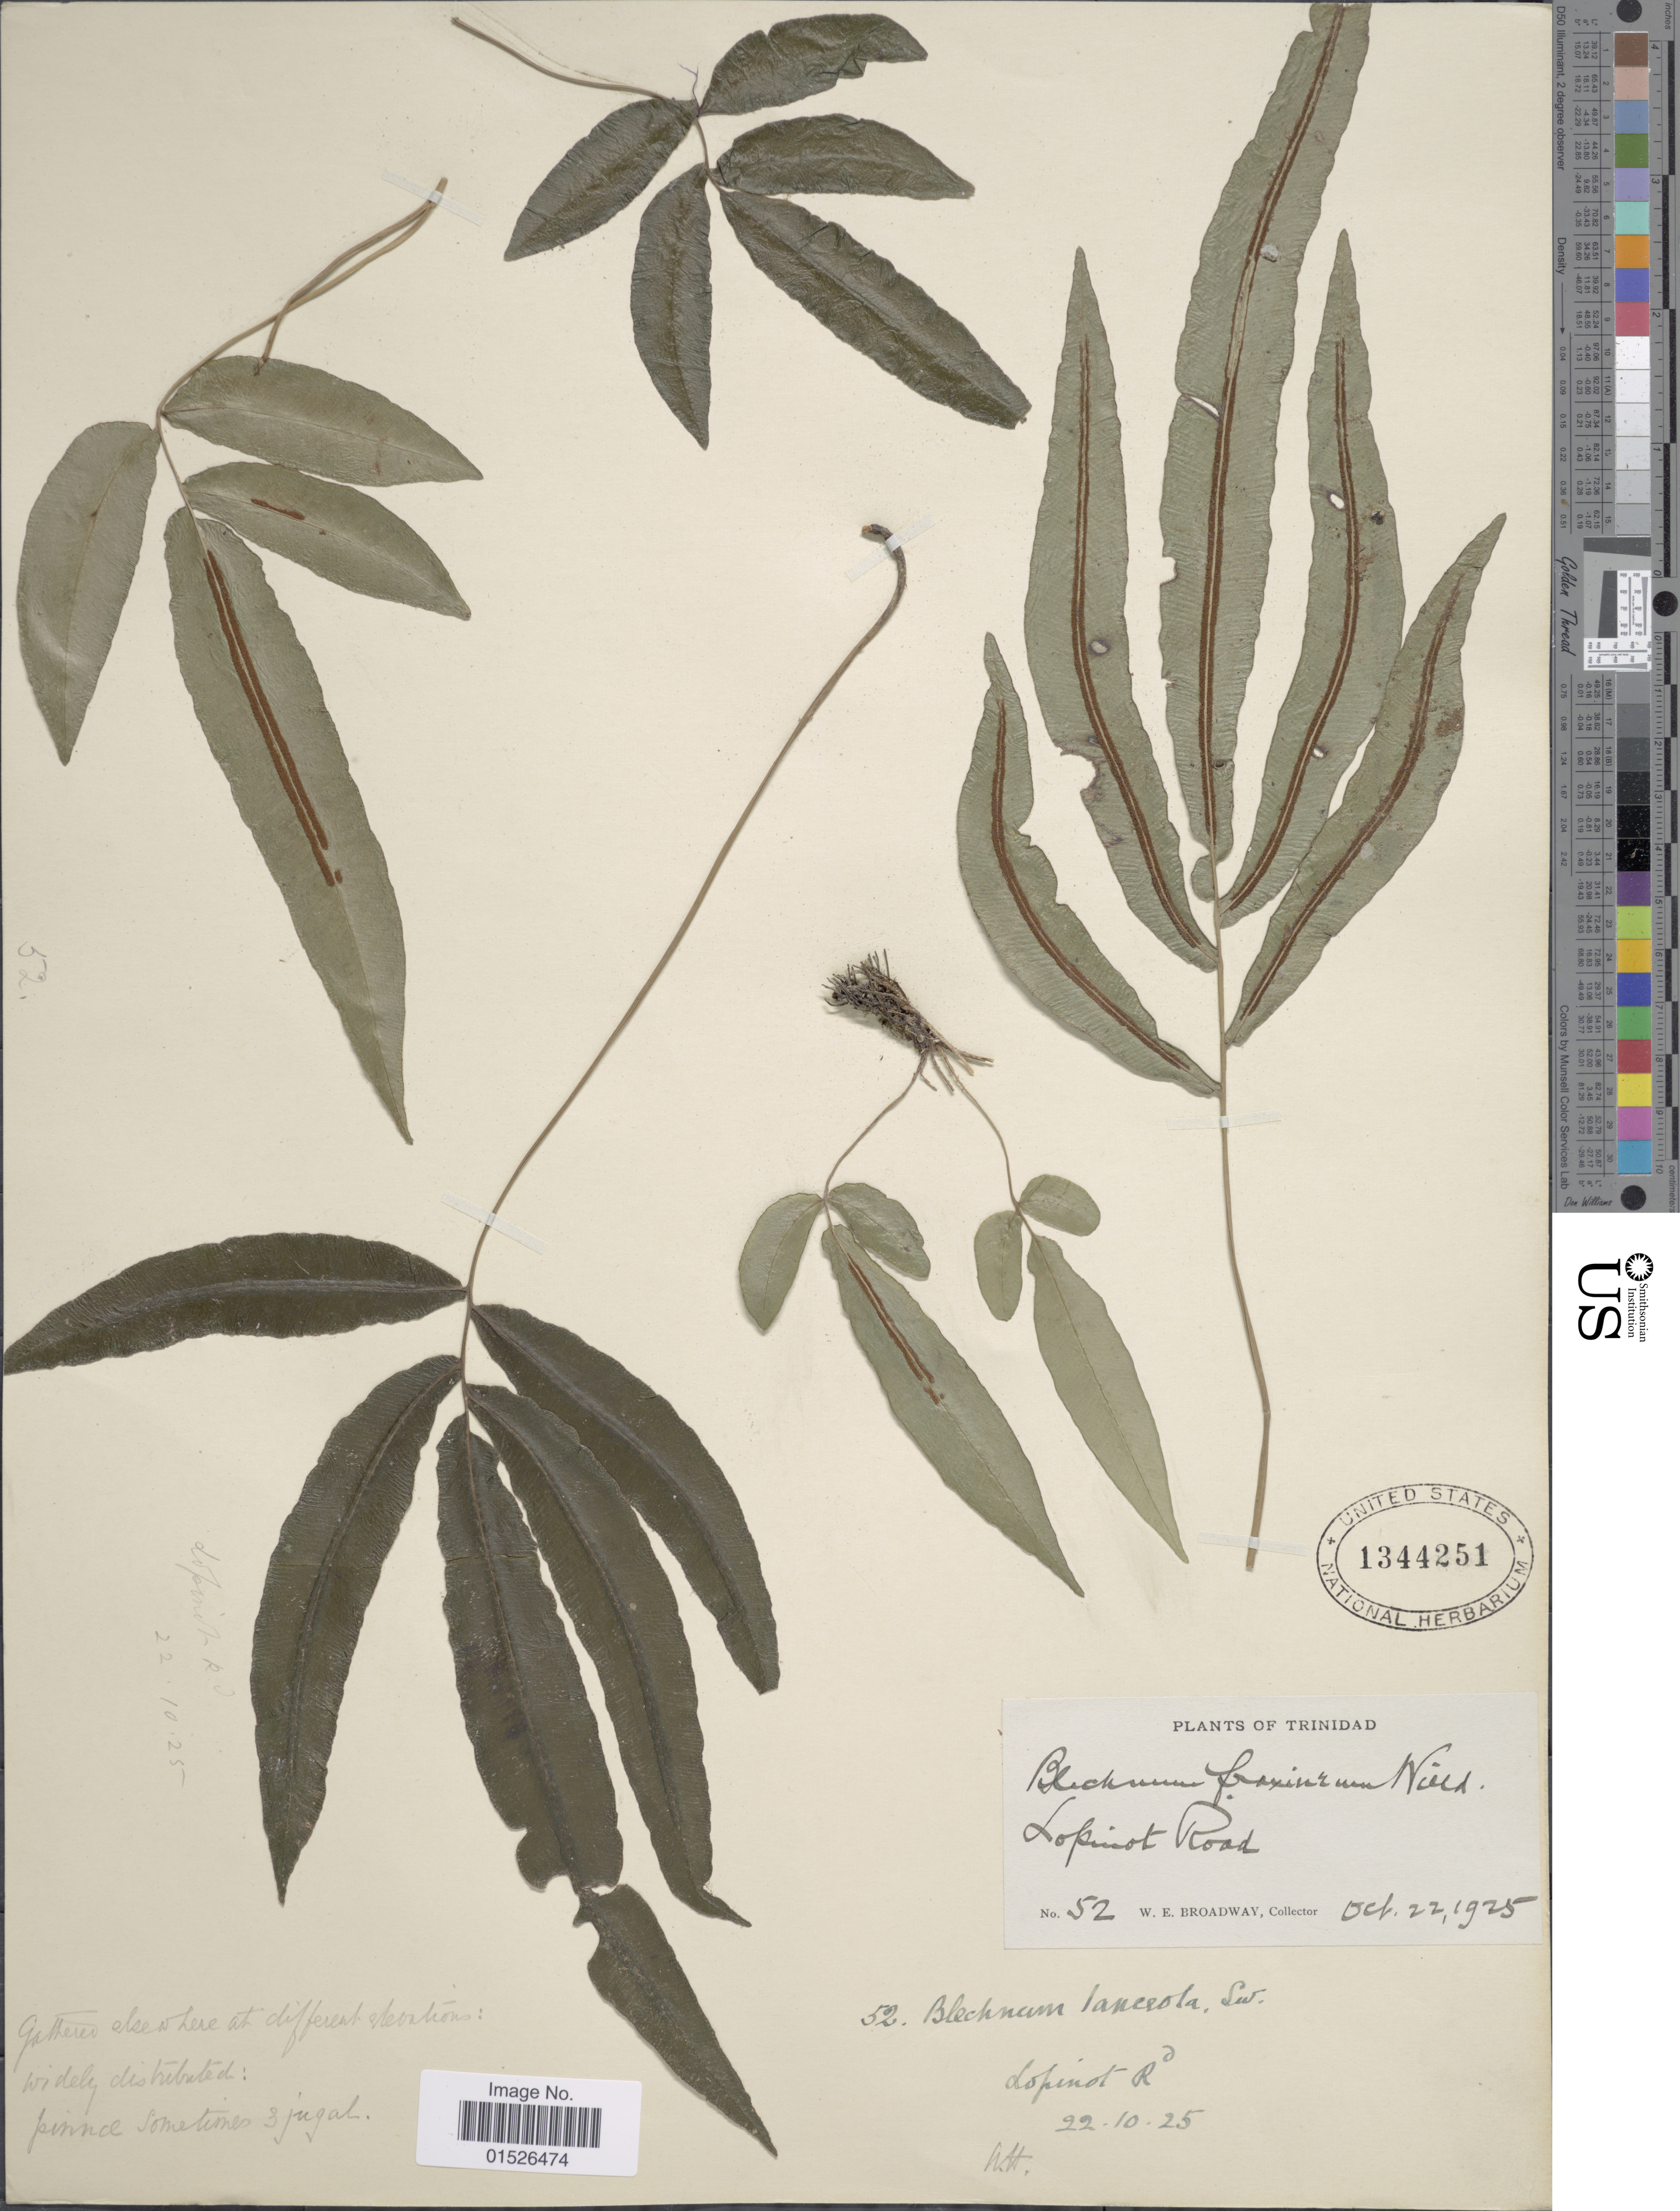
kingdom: Plantae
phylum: Tracheophyta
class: Polypodiopsida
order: Polypodiales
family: Blechnaceae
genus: Blechnum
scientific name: Blechnum meridense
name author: Klotzsch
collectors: W. E. Broadway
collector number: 52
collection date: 1925-10-22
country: Trinidad and Tobago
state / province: Trinidad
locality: Lopinot Road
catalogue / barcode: US 1344251